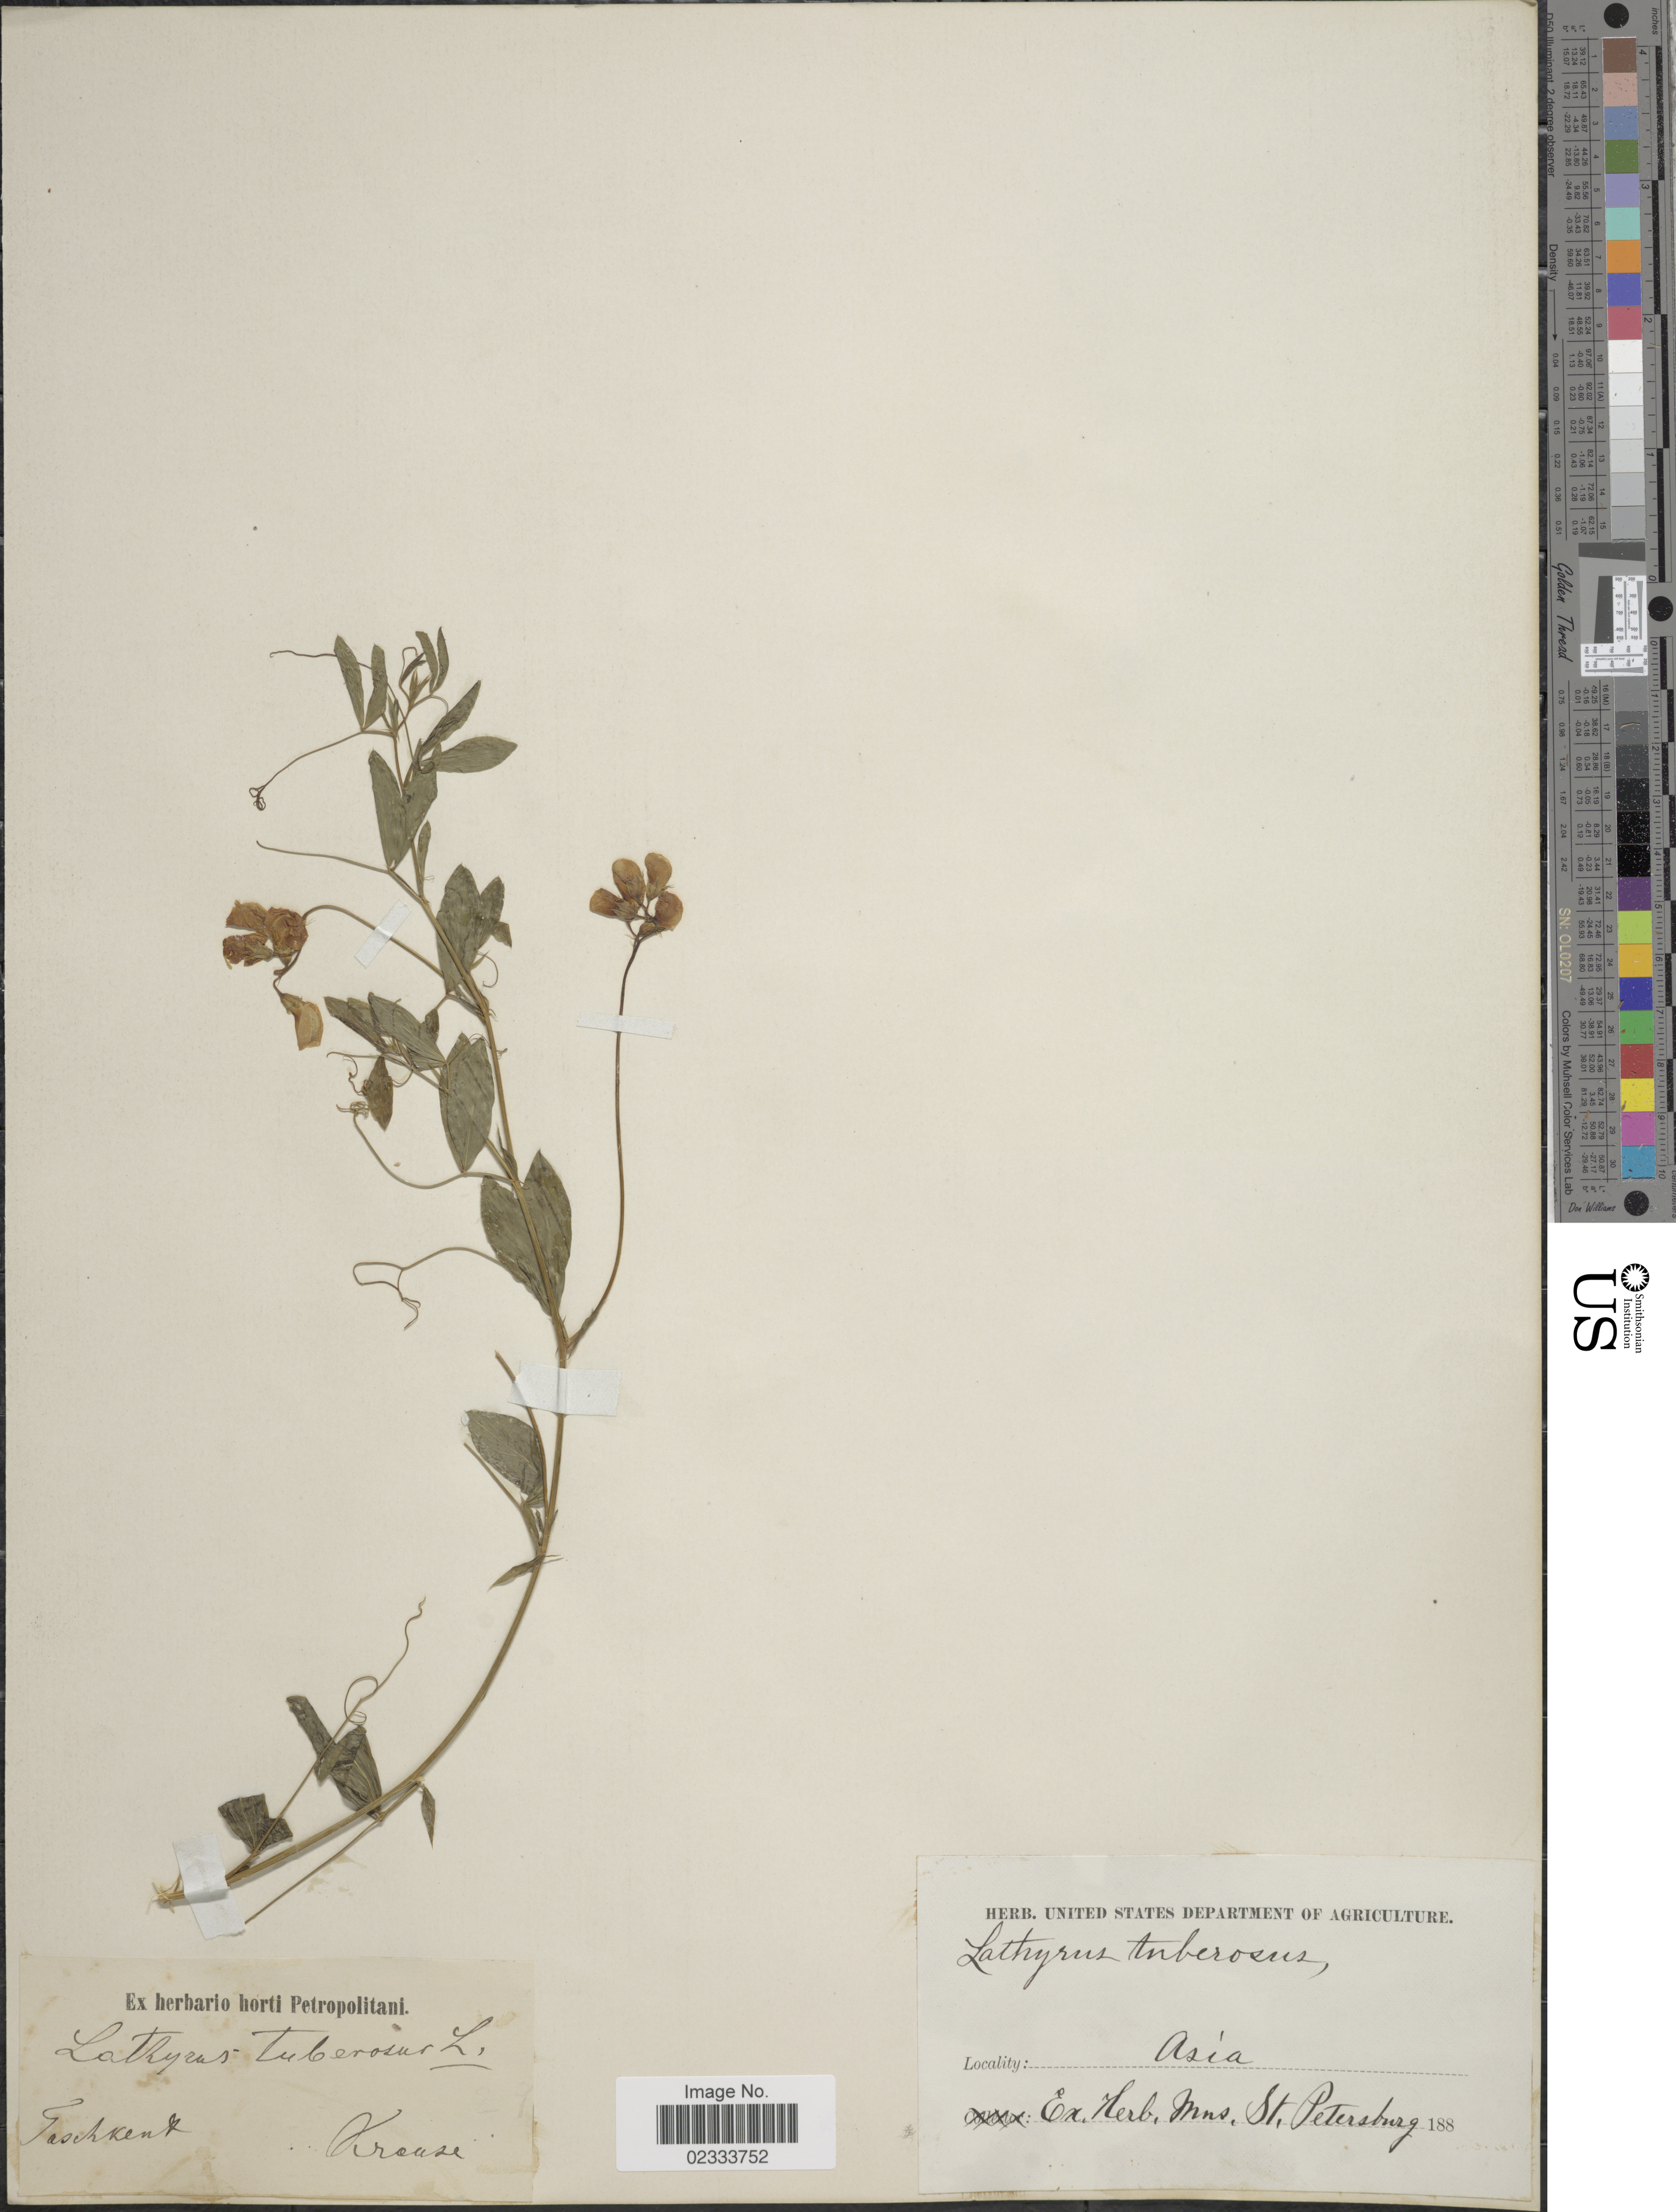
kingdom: Plantae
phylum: Tracheophyta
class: Magnoliopsida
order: Fabales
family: Fabaceae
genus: Lathyrus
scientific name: Lathyrus tuberosus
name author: L.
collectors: Krouse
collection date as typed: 188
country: Uzbekistan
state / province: Toshkent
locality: Tashkent, Asia